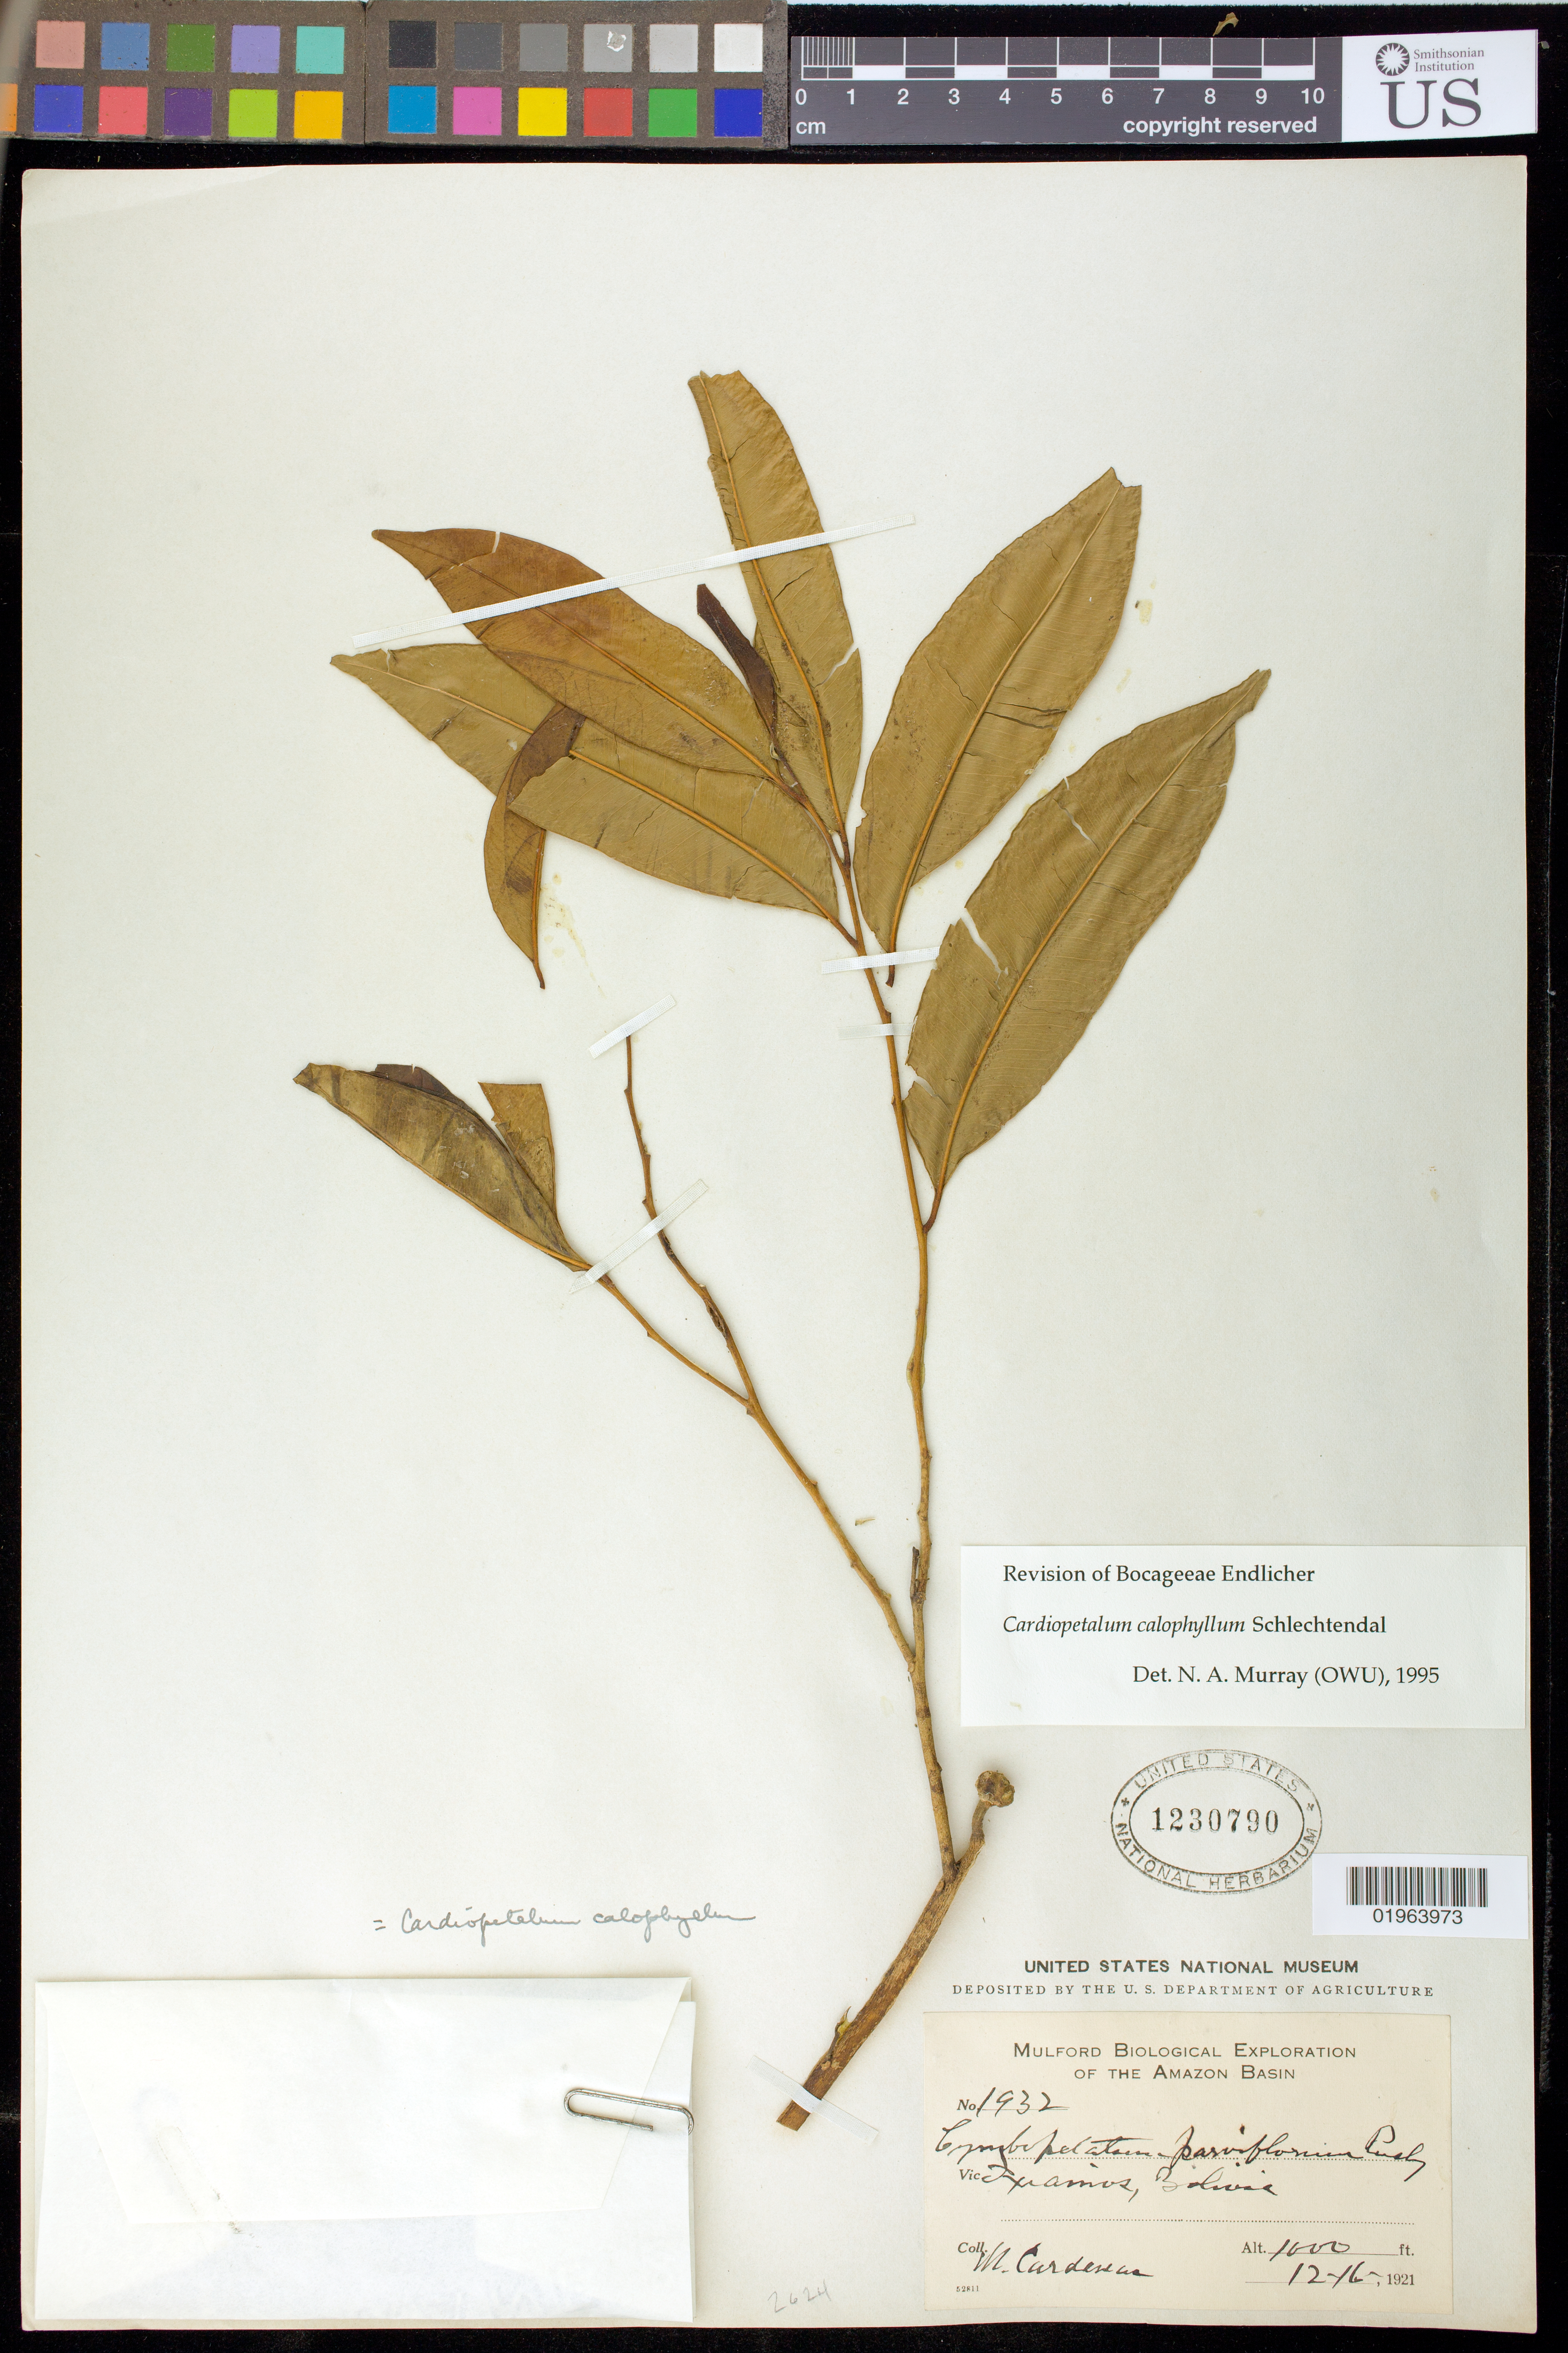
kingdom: Plantae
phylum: Tracheophyta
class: Magnoliopsida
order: Magnoliales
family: Annonaceae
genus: Cardiopetalum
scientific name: Cardiopetalum calophyllum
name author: Schltr.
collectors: M. Cárdenas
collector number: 1932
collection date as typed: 12-16-1921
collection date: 1921-12-16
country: Bolivia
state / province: La Paz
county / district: Iturralde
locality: Ixiamas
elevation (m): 305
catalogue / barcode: US 1230790